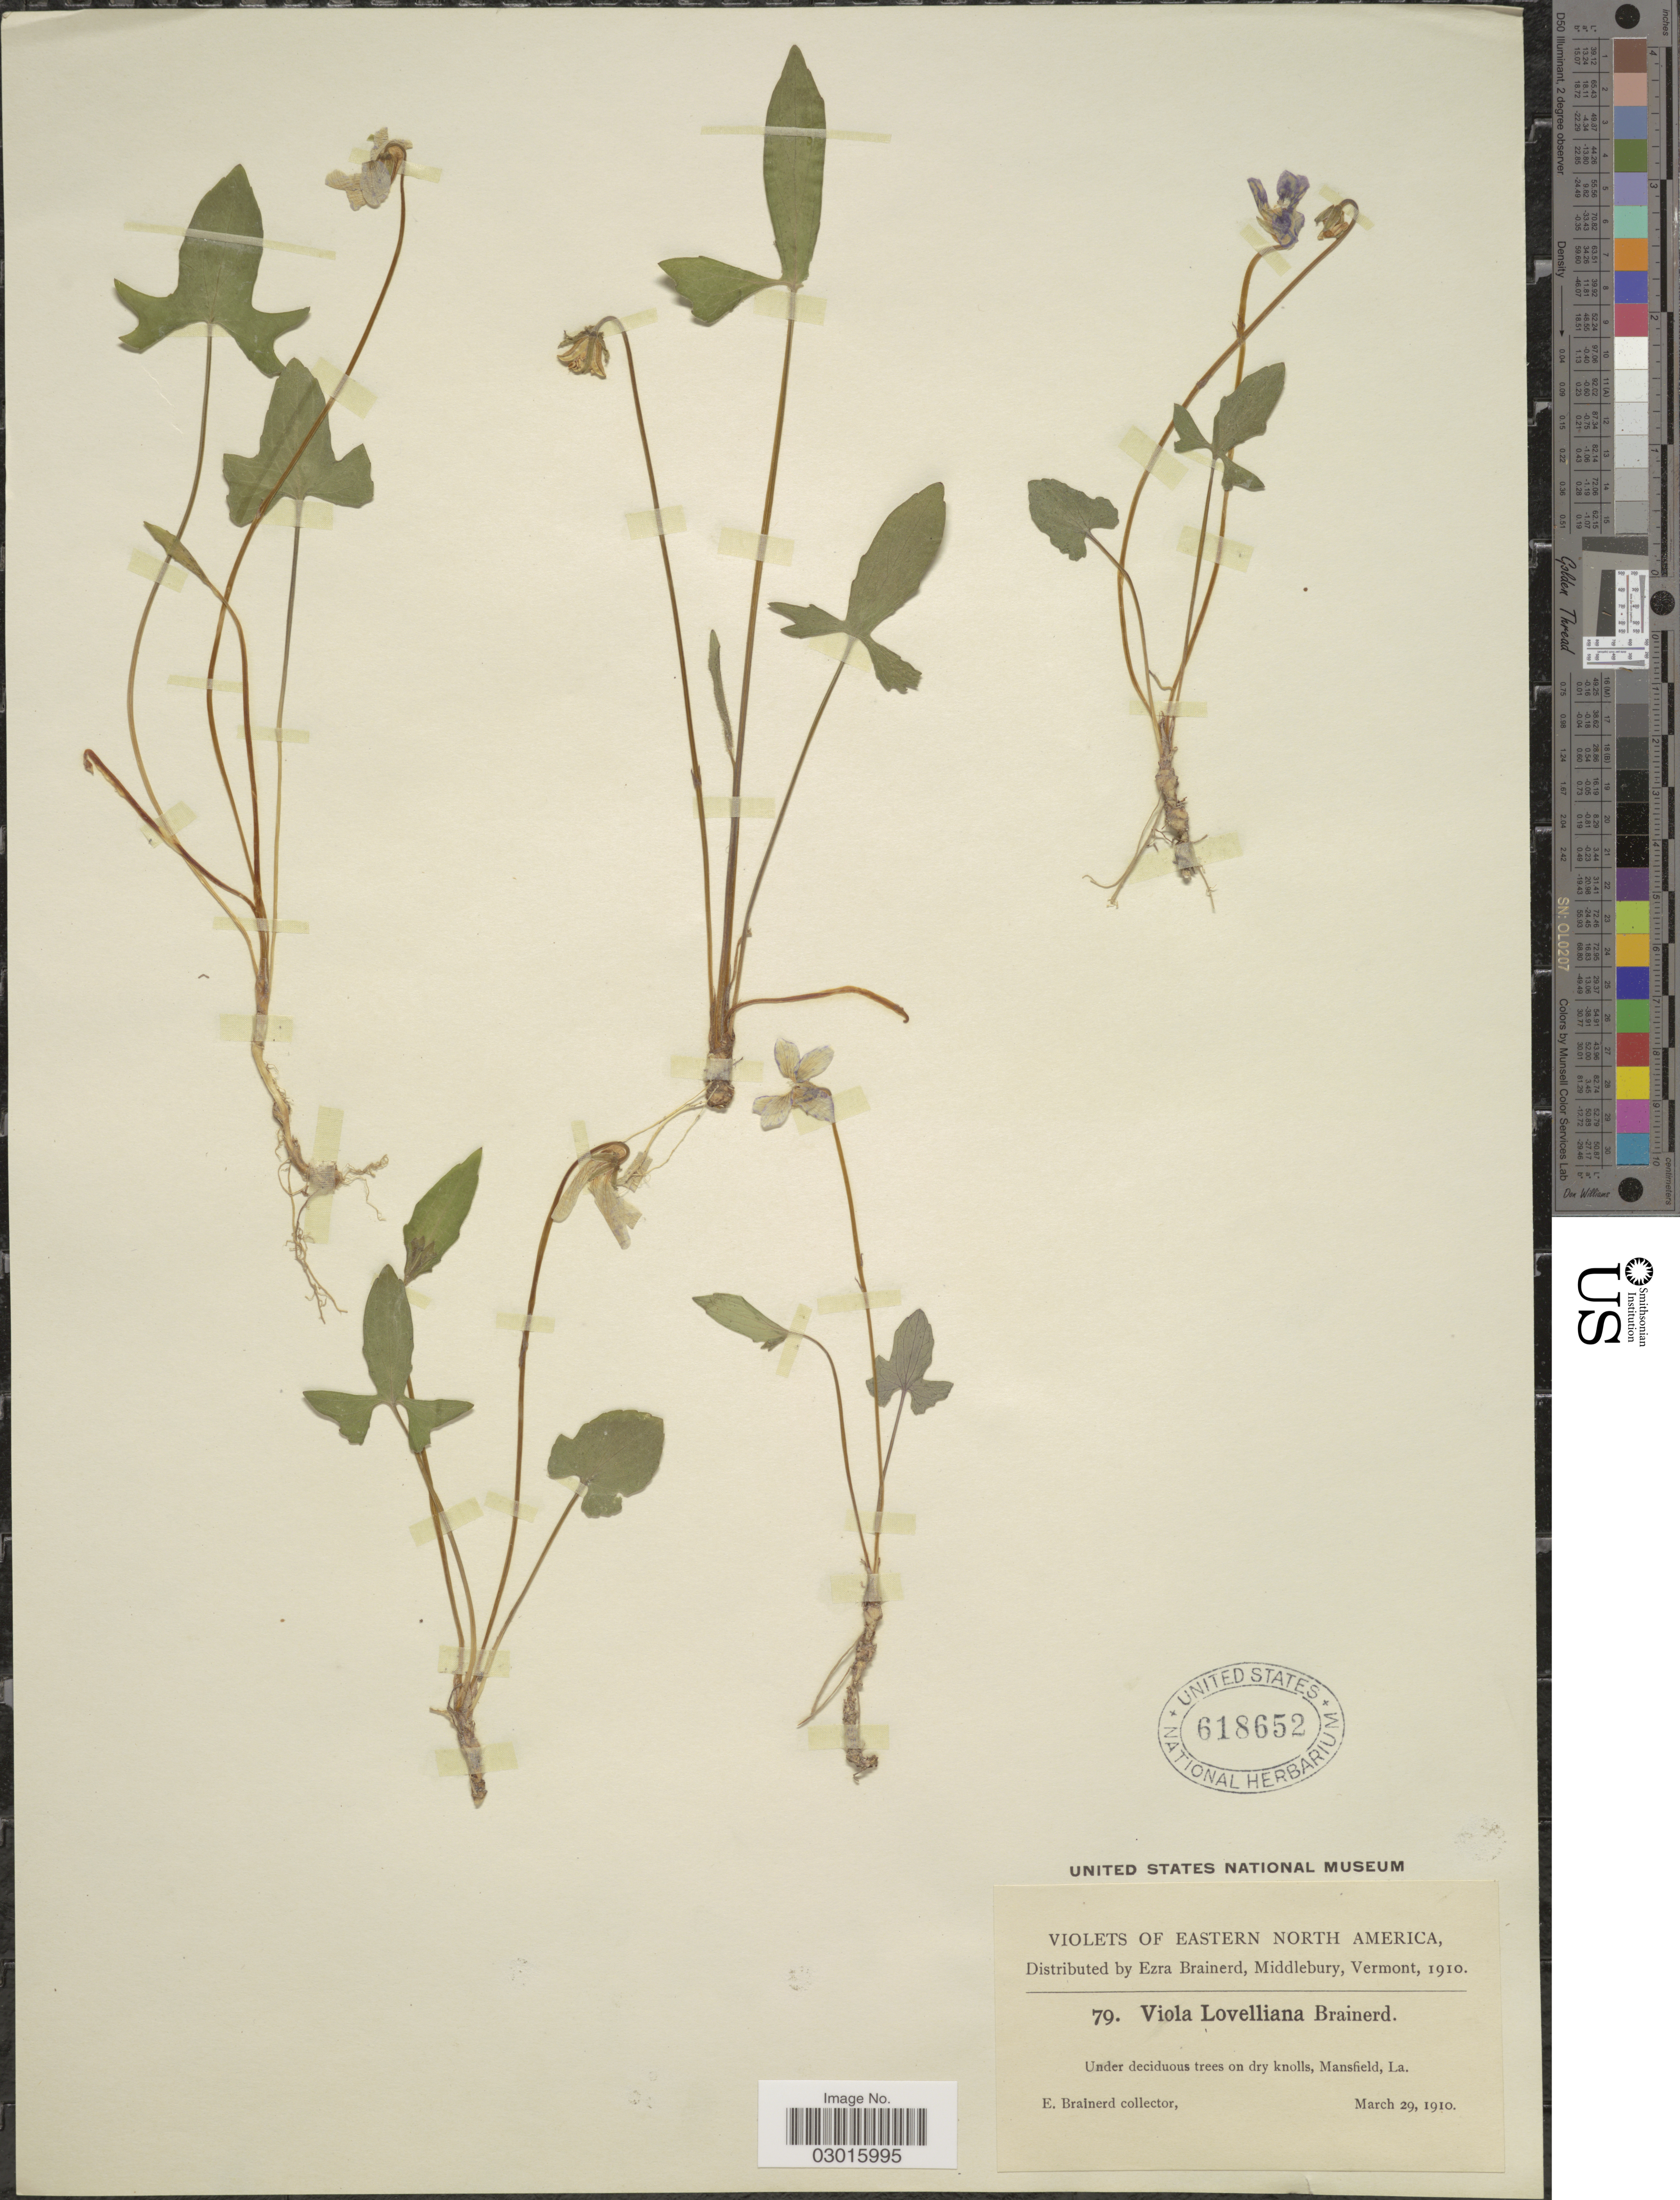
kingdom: Plantae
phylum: Tracheophyta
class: Magnoliopsida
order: Malpighiales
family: Violaceae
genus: Viola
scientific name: Viola lovelliana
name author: Brainerd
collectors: E. Brainerd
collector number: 79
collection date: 1910-03-29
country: United States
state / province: Louisiana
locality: Eastern North America, Mansfield.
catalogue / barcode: US 618652